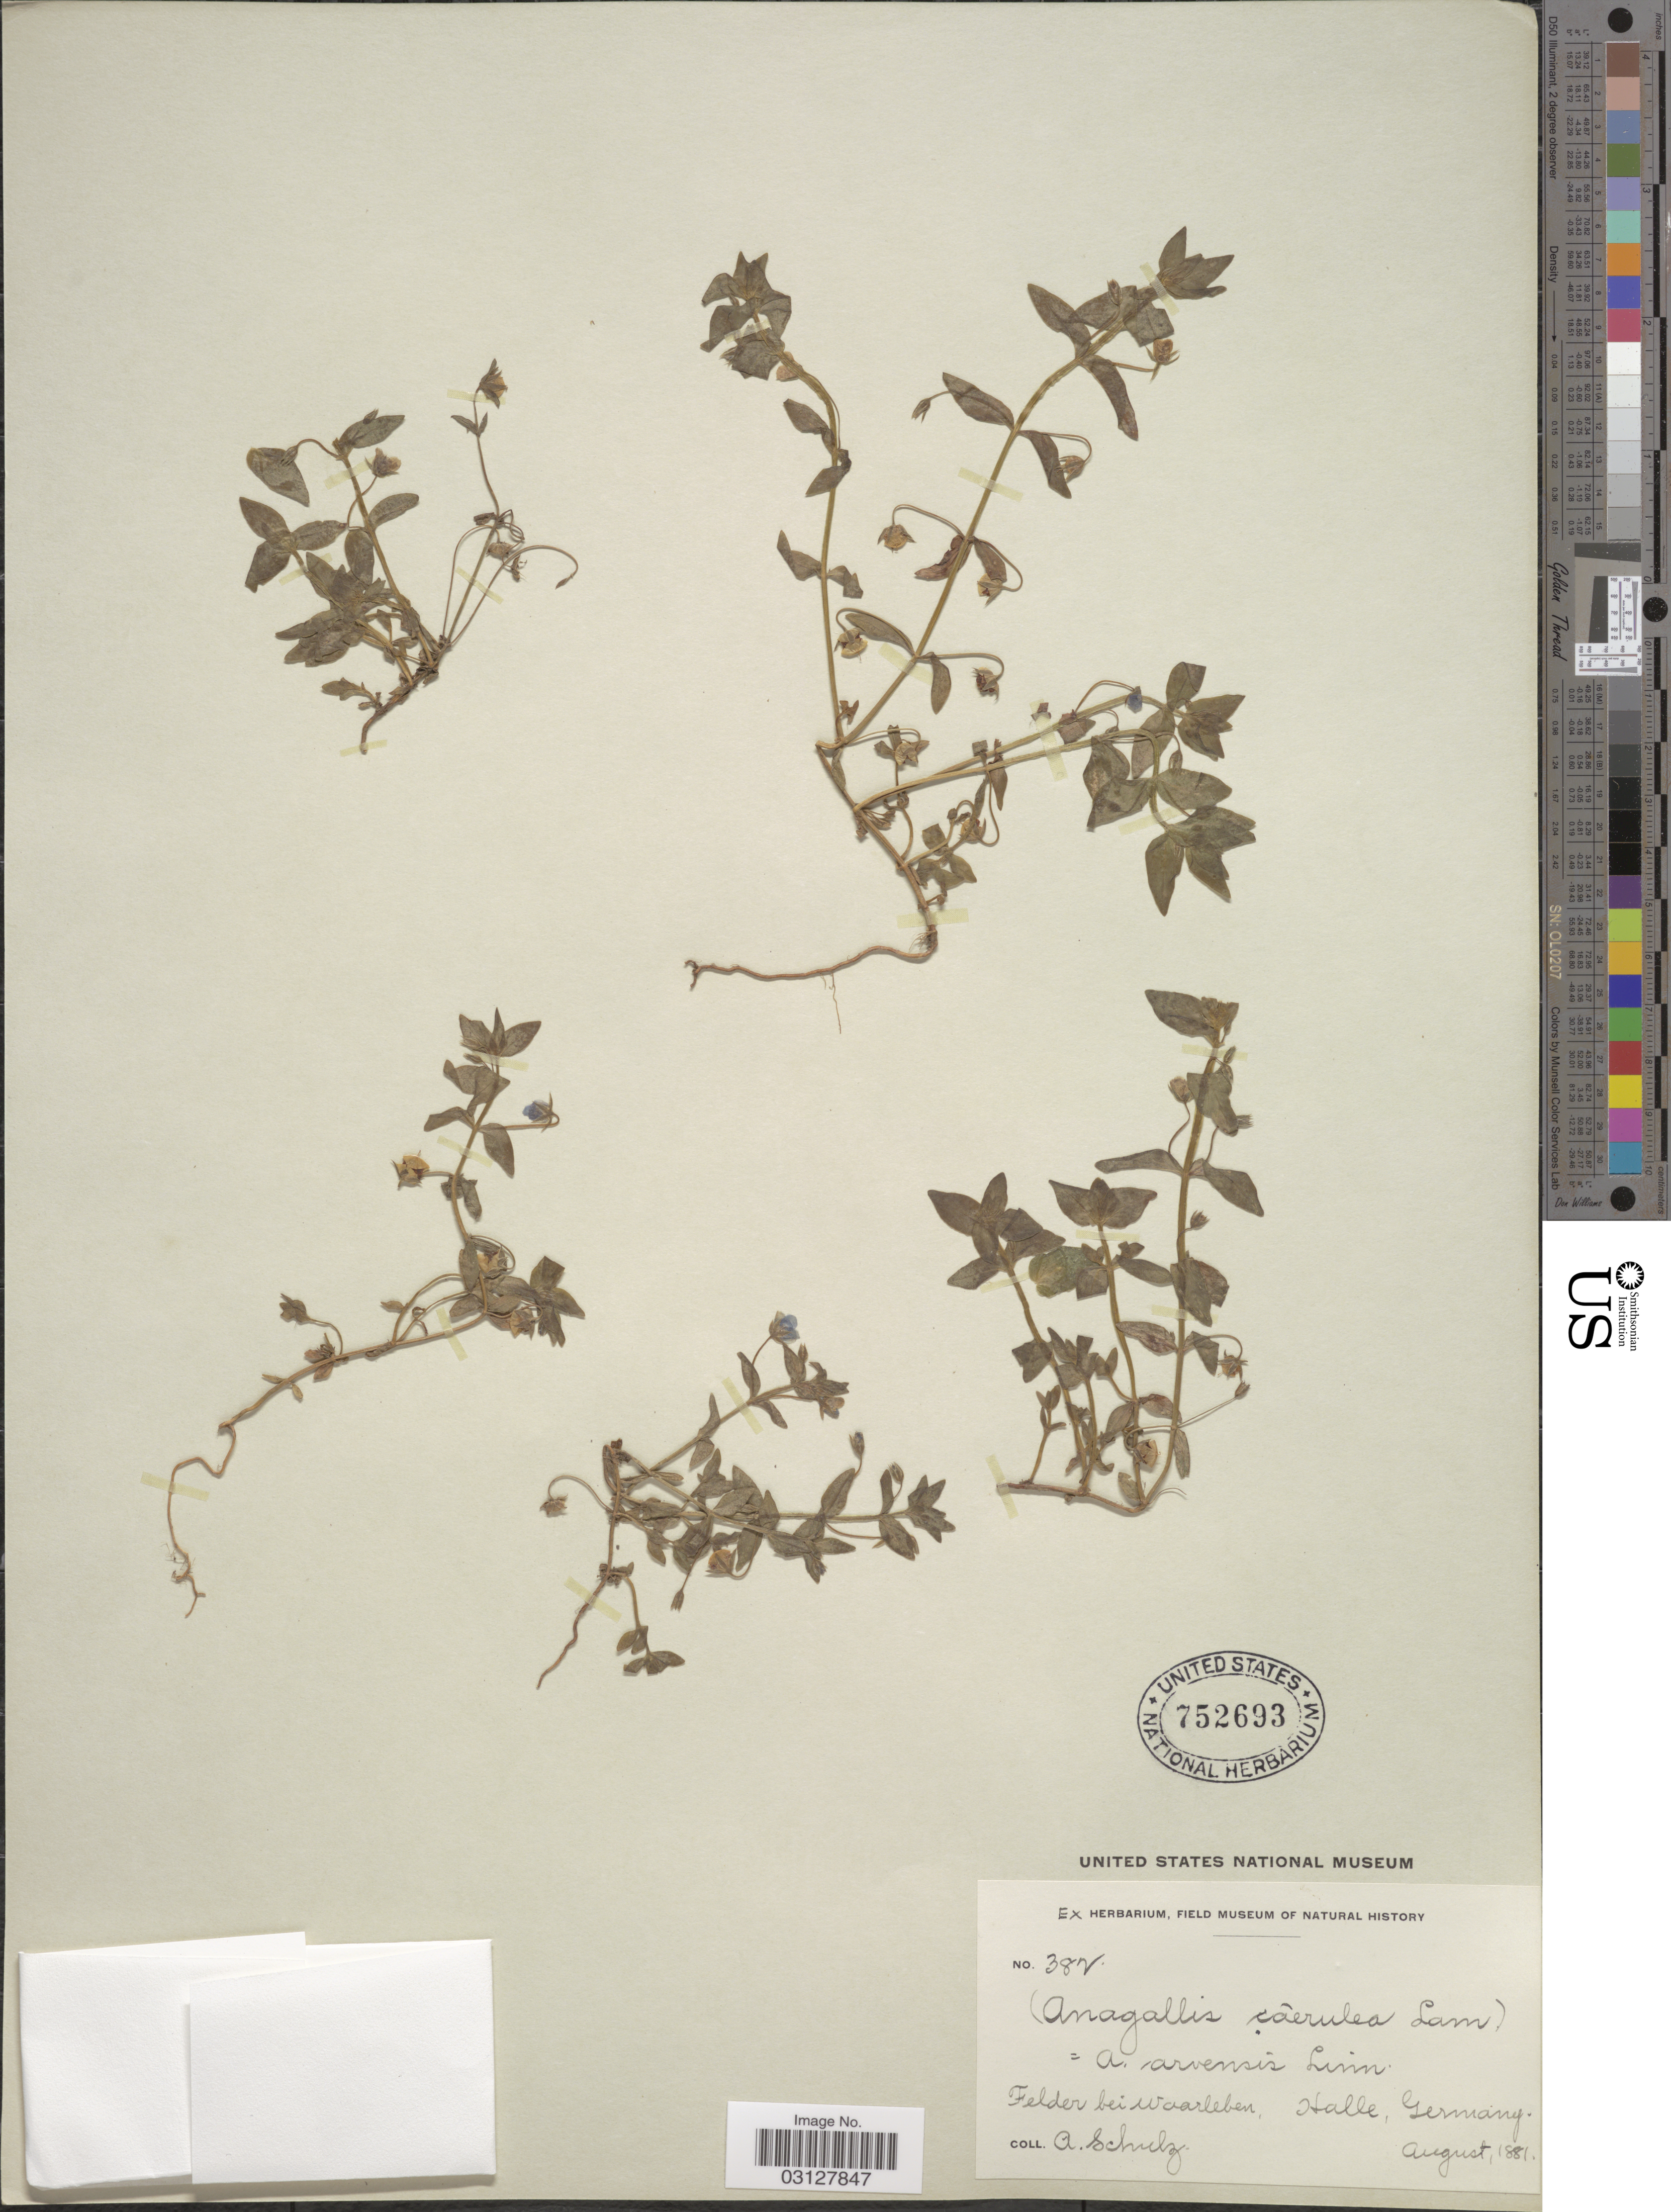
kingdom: Plantae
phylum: Tracheophyta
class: Magnoliopsida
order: Ericales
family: Primulaceae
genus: Anagallis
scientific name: Anagallis arvensis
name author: L.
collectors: A. Schulz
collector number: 382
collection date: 1881-08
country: Germany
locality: Felder bei Waarleben, Halle.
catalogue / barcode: US 752693